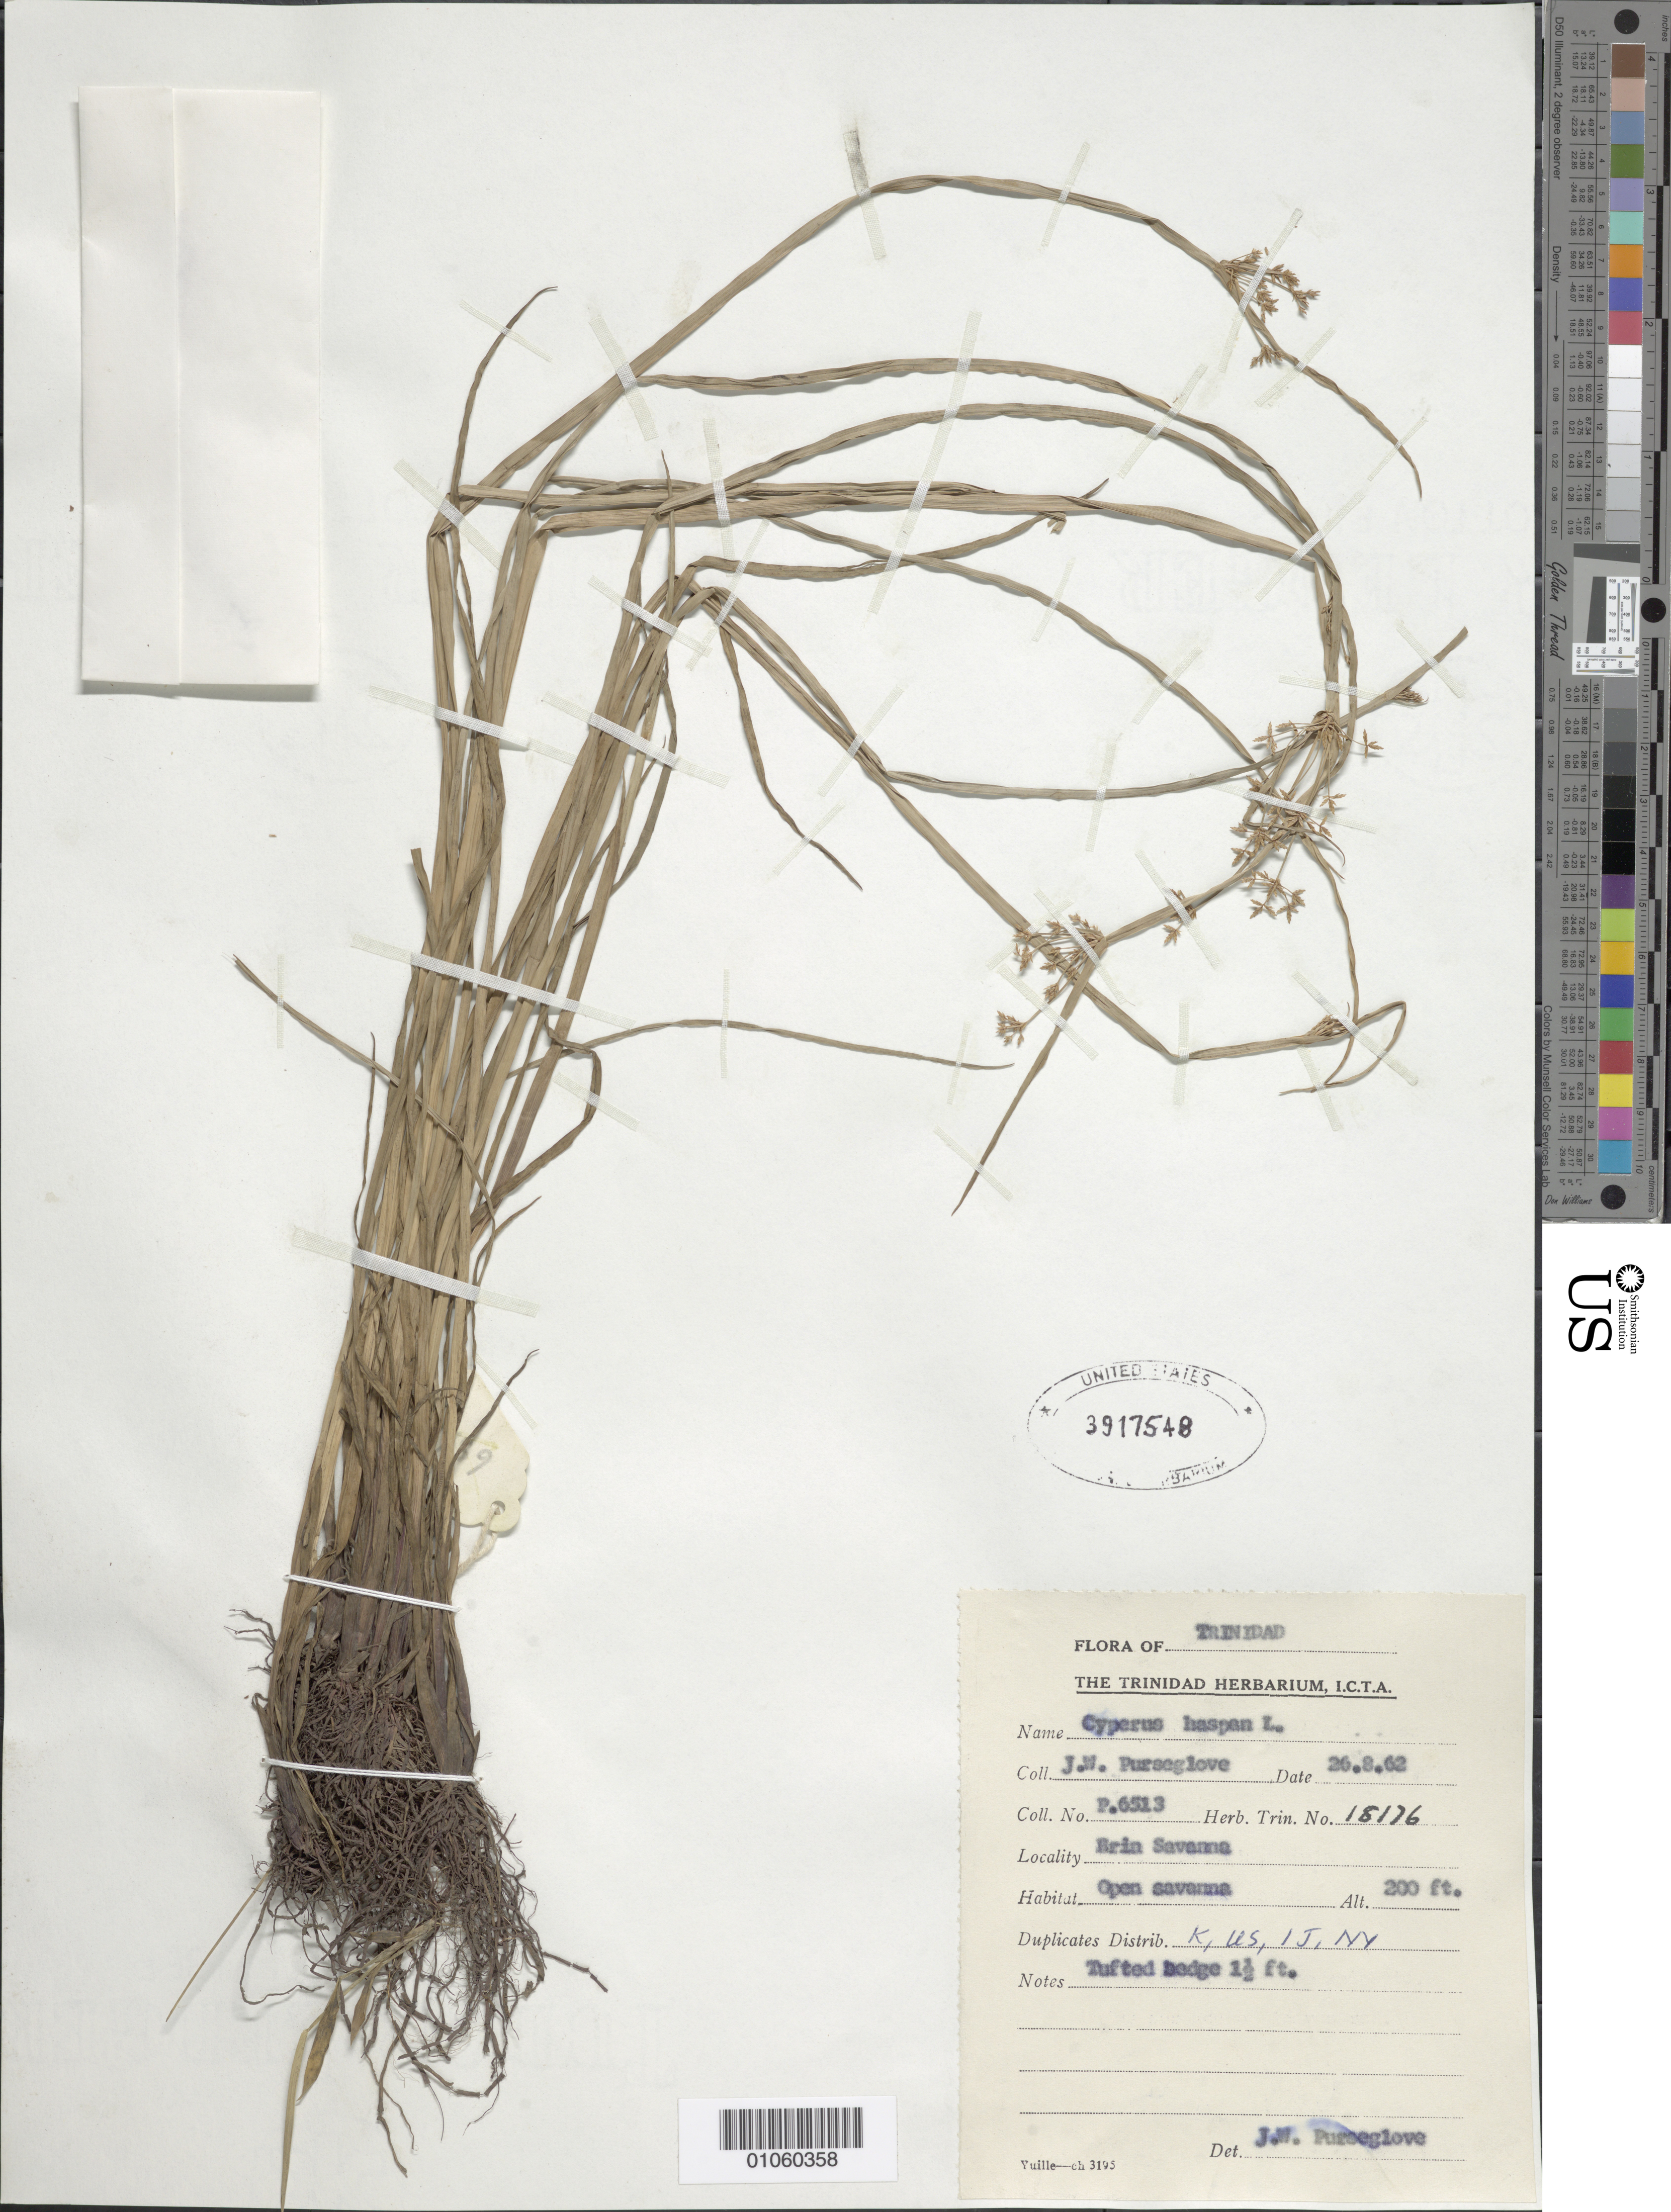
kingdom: Plantae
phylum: Tracheophyta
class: Liliopsida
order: Poales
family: Cyperaceae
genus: Cyperus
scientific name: Cyperus haspan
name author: L.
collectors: J. Purseglove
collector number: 6513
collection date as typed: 26 Aug 1962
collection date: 1962-08-26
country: Trinidad and Tobago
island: Trinidad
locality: Erin Savanna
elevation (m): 61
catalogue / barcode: US 3617548